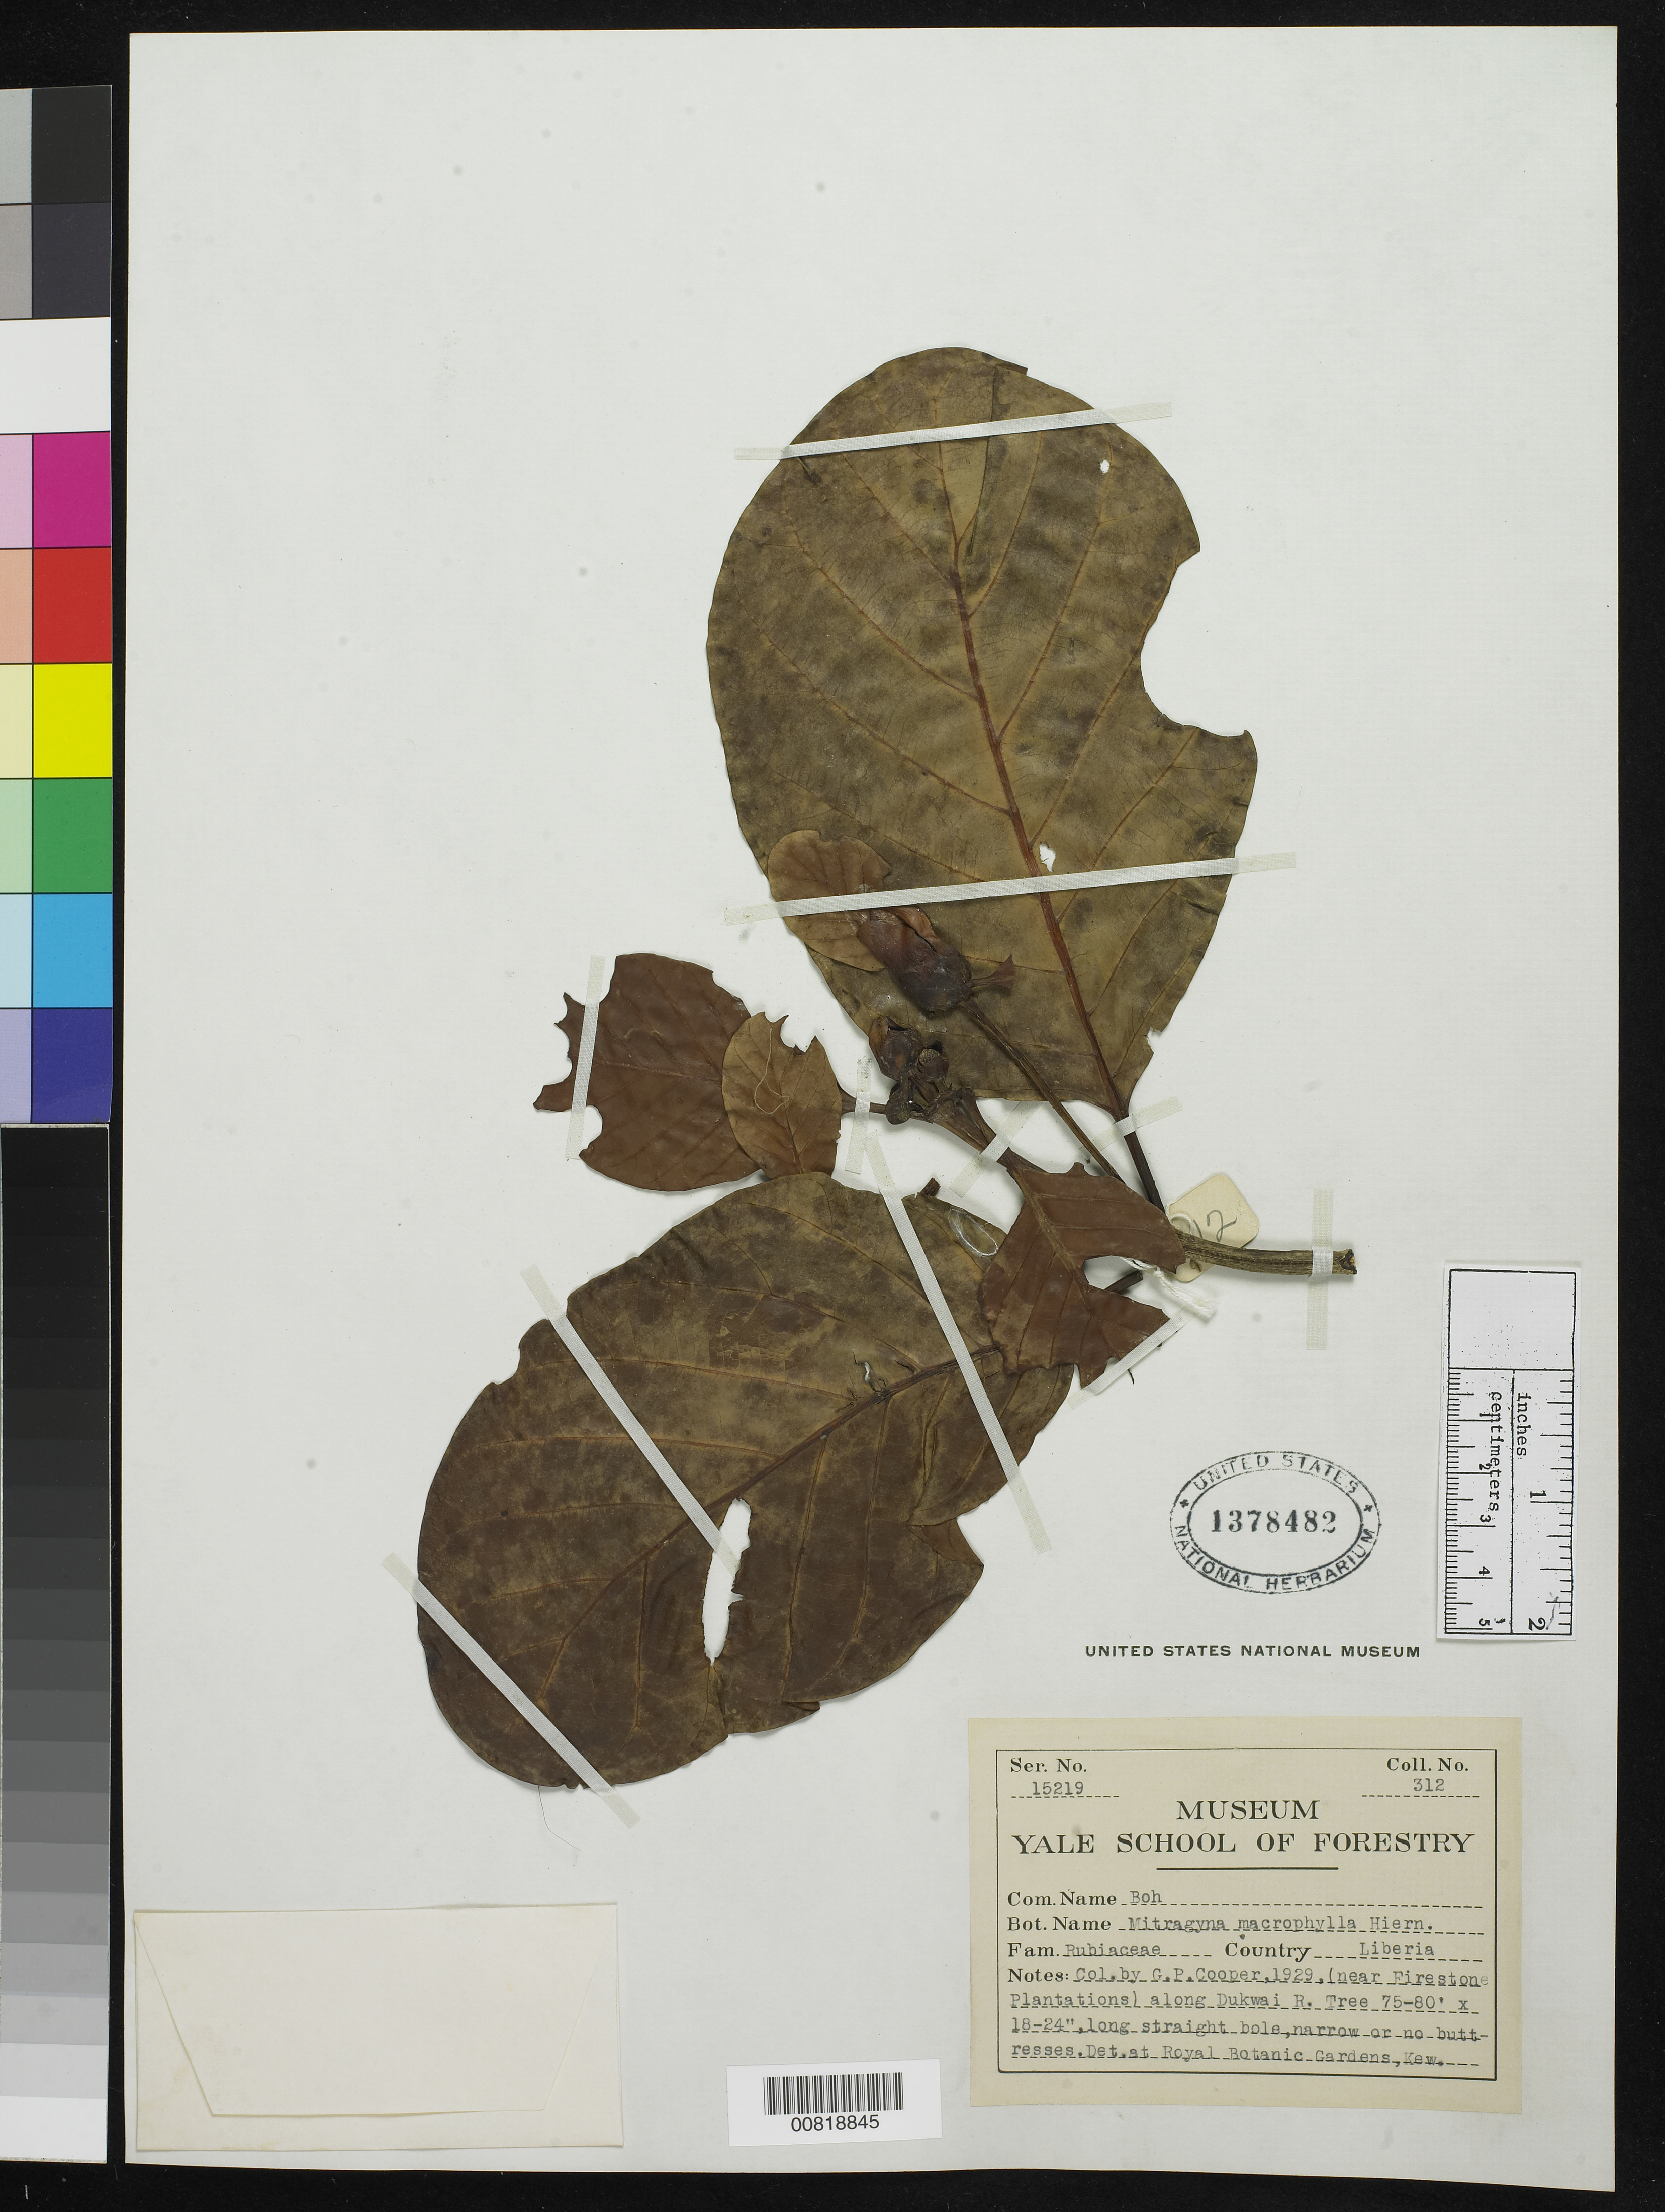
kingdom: Plantae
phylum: Tracheophyta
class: Magnoliopsida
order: Gentianales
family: Rubiaceae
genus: Mitragyna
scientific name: Mitragyna macrophylla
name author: Hiern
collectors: G. Cooper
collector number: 312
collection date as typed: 1929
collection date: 1929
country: Liberia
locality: (near Firestone Plantations) along Dukwai River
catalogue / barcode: US 1378482